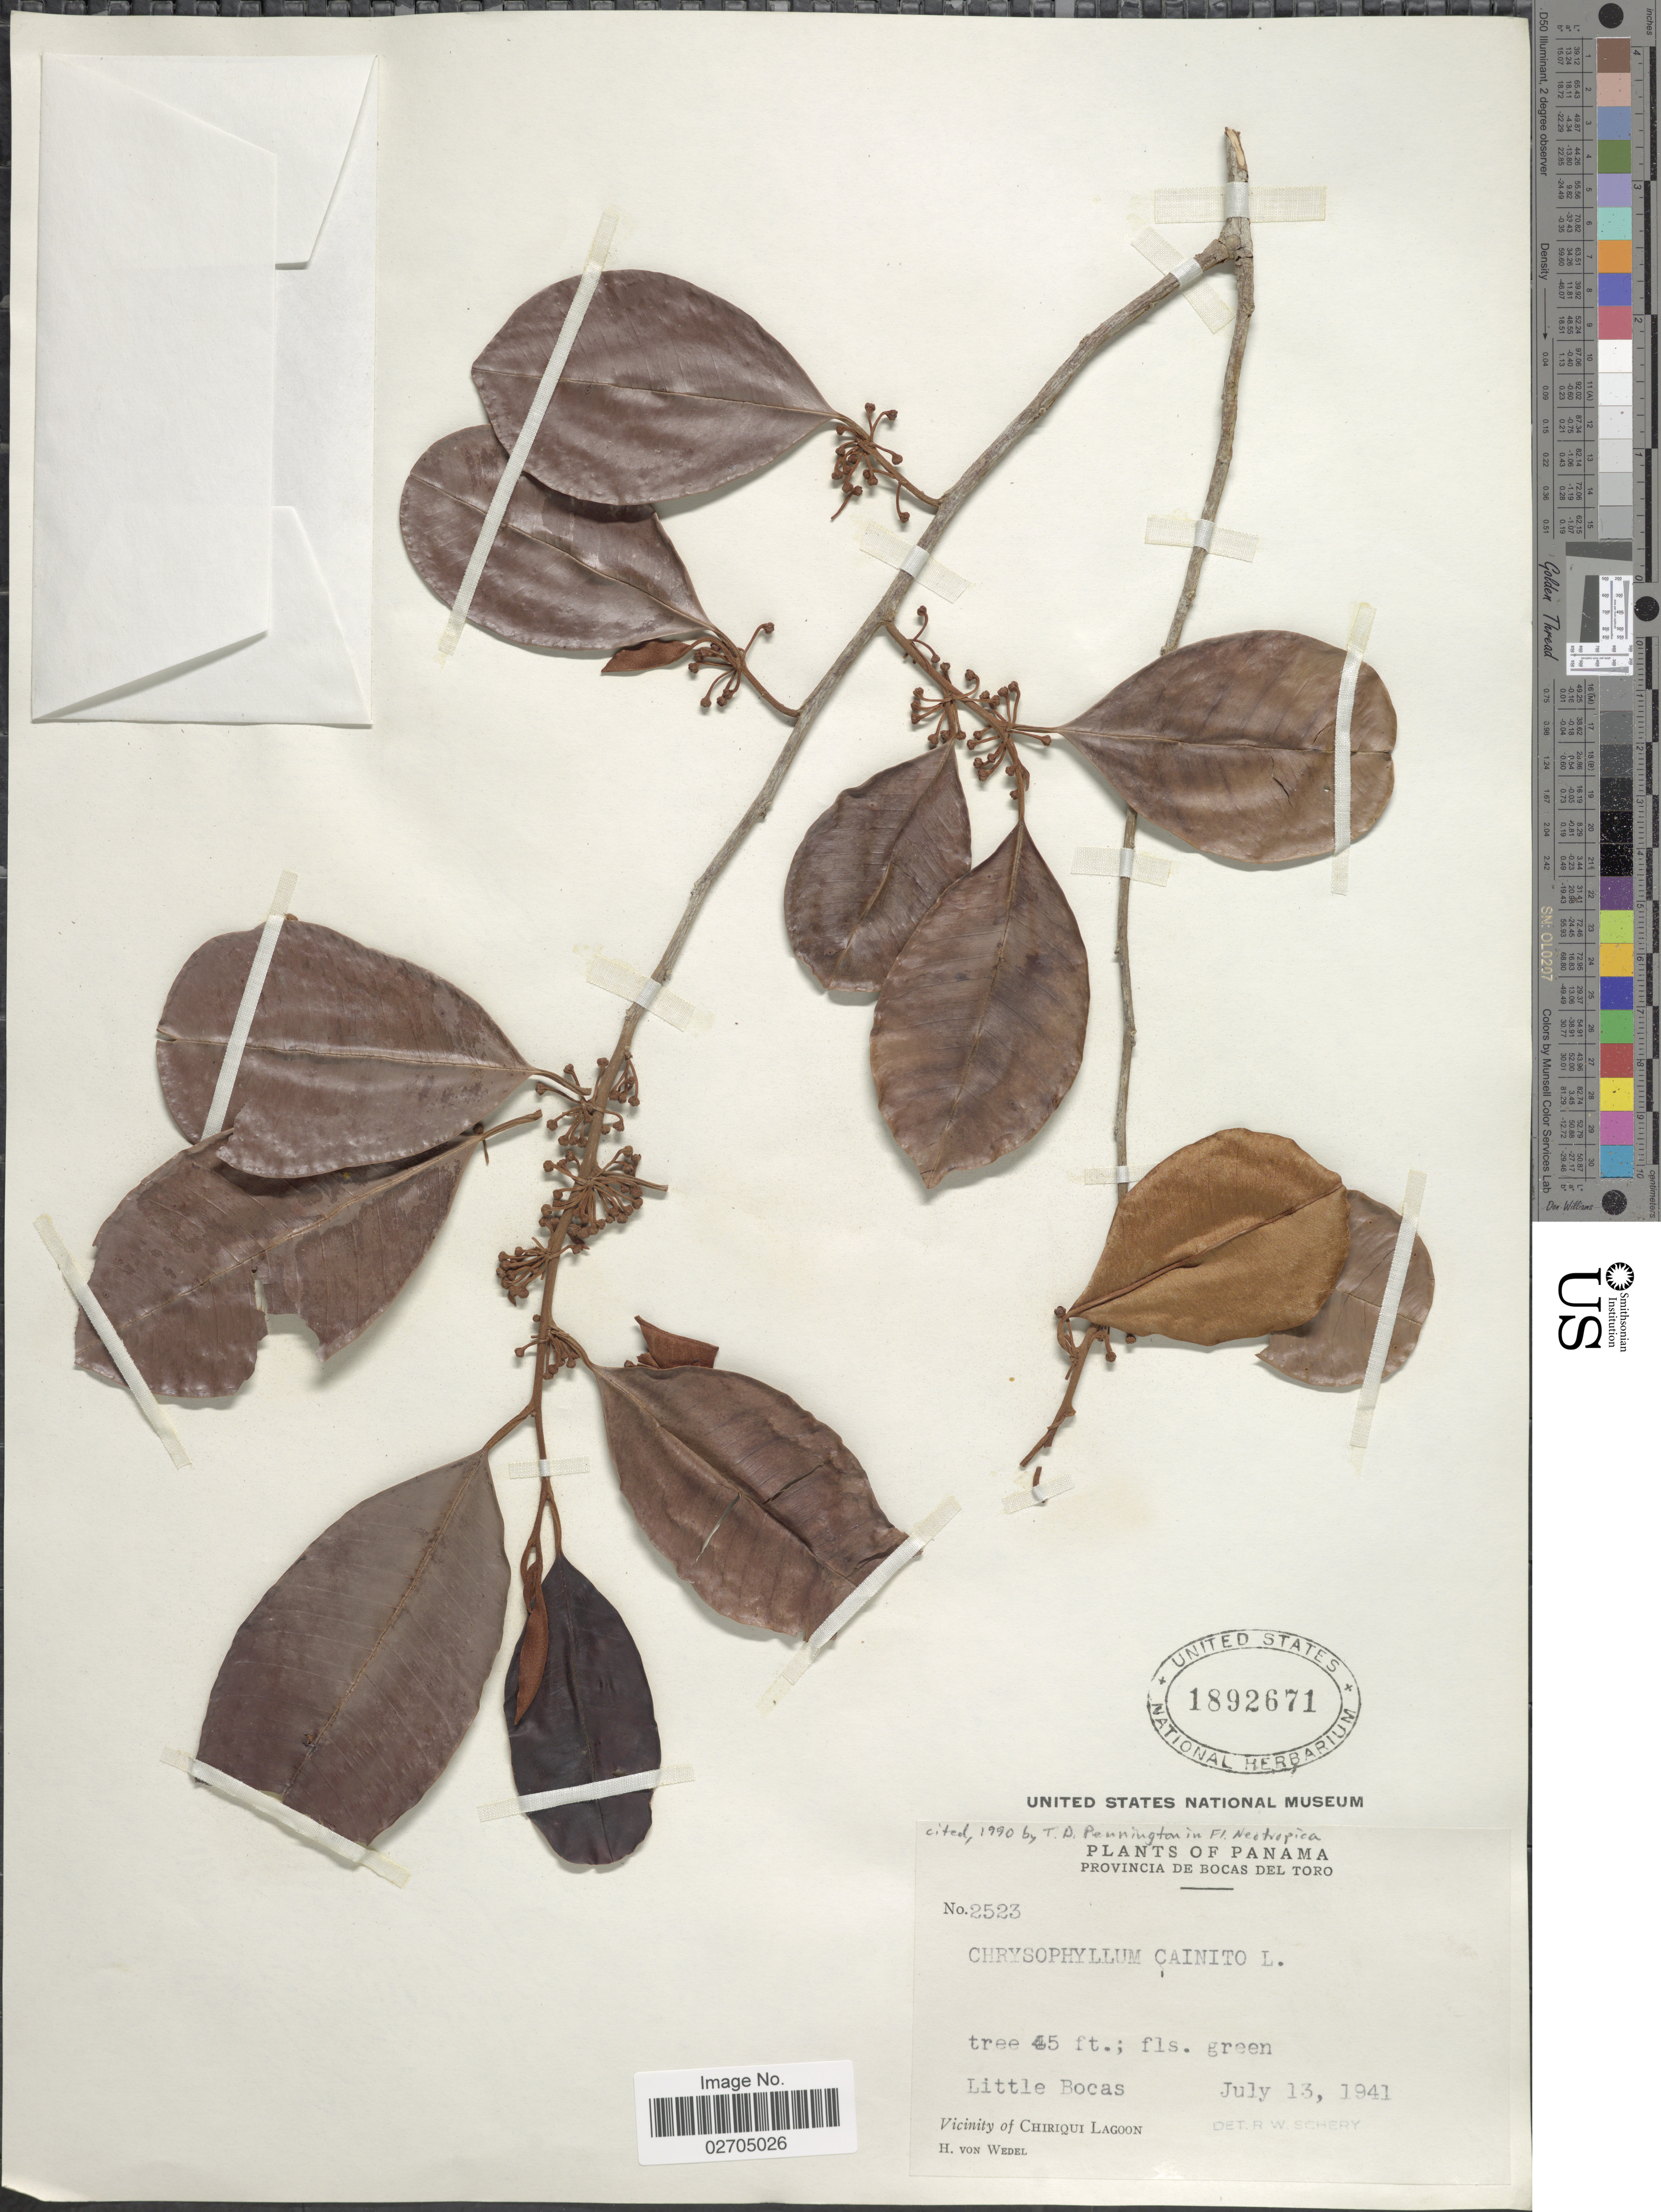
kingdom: Plantae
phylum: Tracheophyta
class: Magnoliopsida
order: Ericales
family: Sapotaceae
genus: Chrysophyllum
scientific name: Chrysophyllum cainito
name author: L.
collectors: H. von Wedel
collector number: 2523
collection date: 1941-07-13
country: Panama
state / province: Bocas del Toro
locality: Little Bocas, Vicinity of Chiriqui Lagoon.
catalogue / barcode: US 1892671